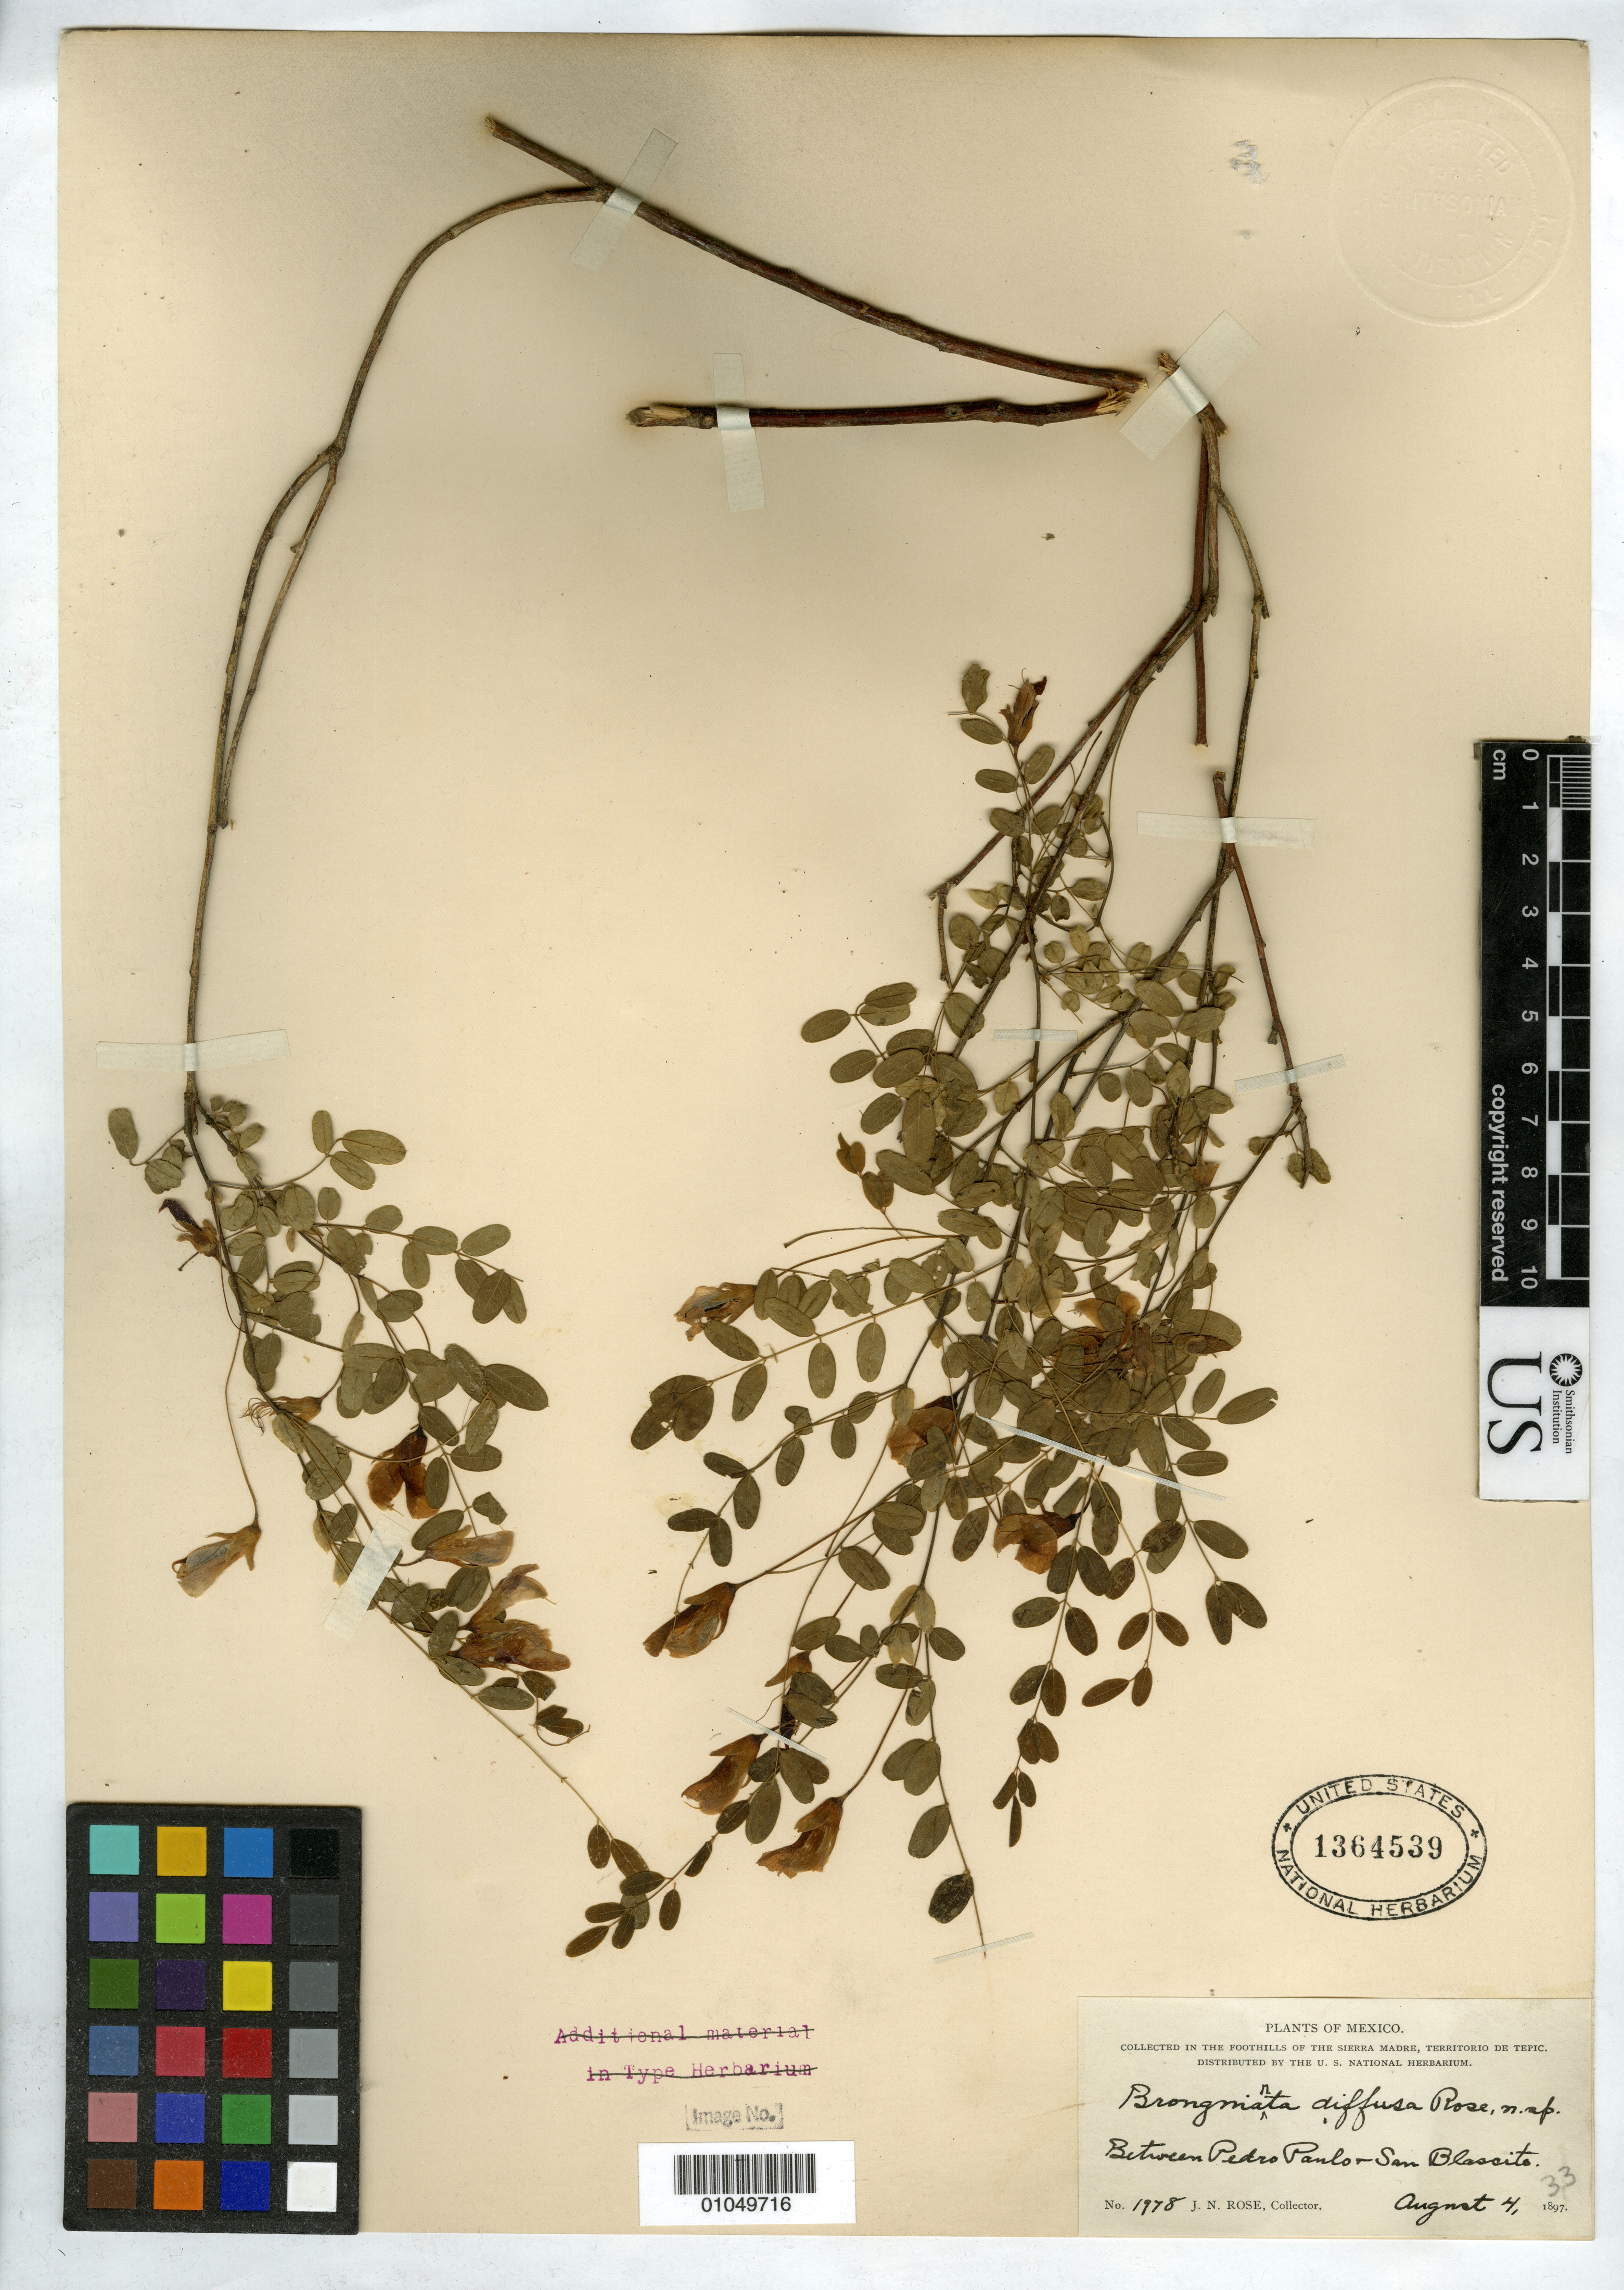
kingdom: Plantae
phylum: Tracheophyta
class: Magnoliopsida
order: Fabales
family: Fabaceae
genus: Brongniartia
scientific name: Brongniartia diffusa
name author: Rose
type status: Isotype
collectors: J. N. Rose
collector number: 1978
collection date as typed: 04 Aug 1897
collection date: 1897-08-04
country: Mexico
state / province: Nayarit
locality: Foothills of the Sierra Madre, Territorio de Tepic. Between Pedro Paulo and San Blascito.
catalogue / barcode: US 1364539